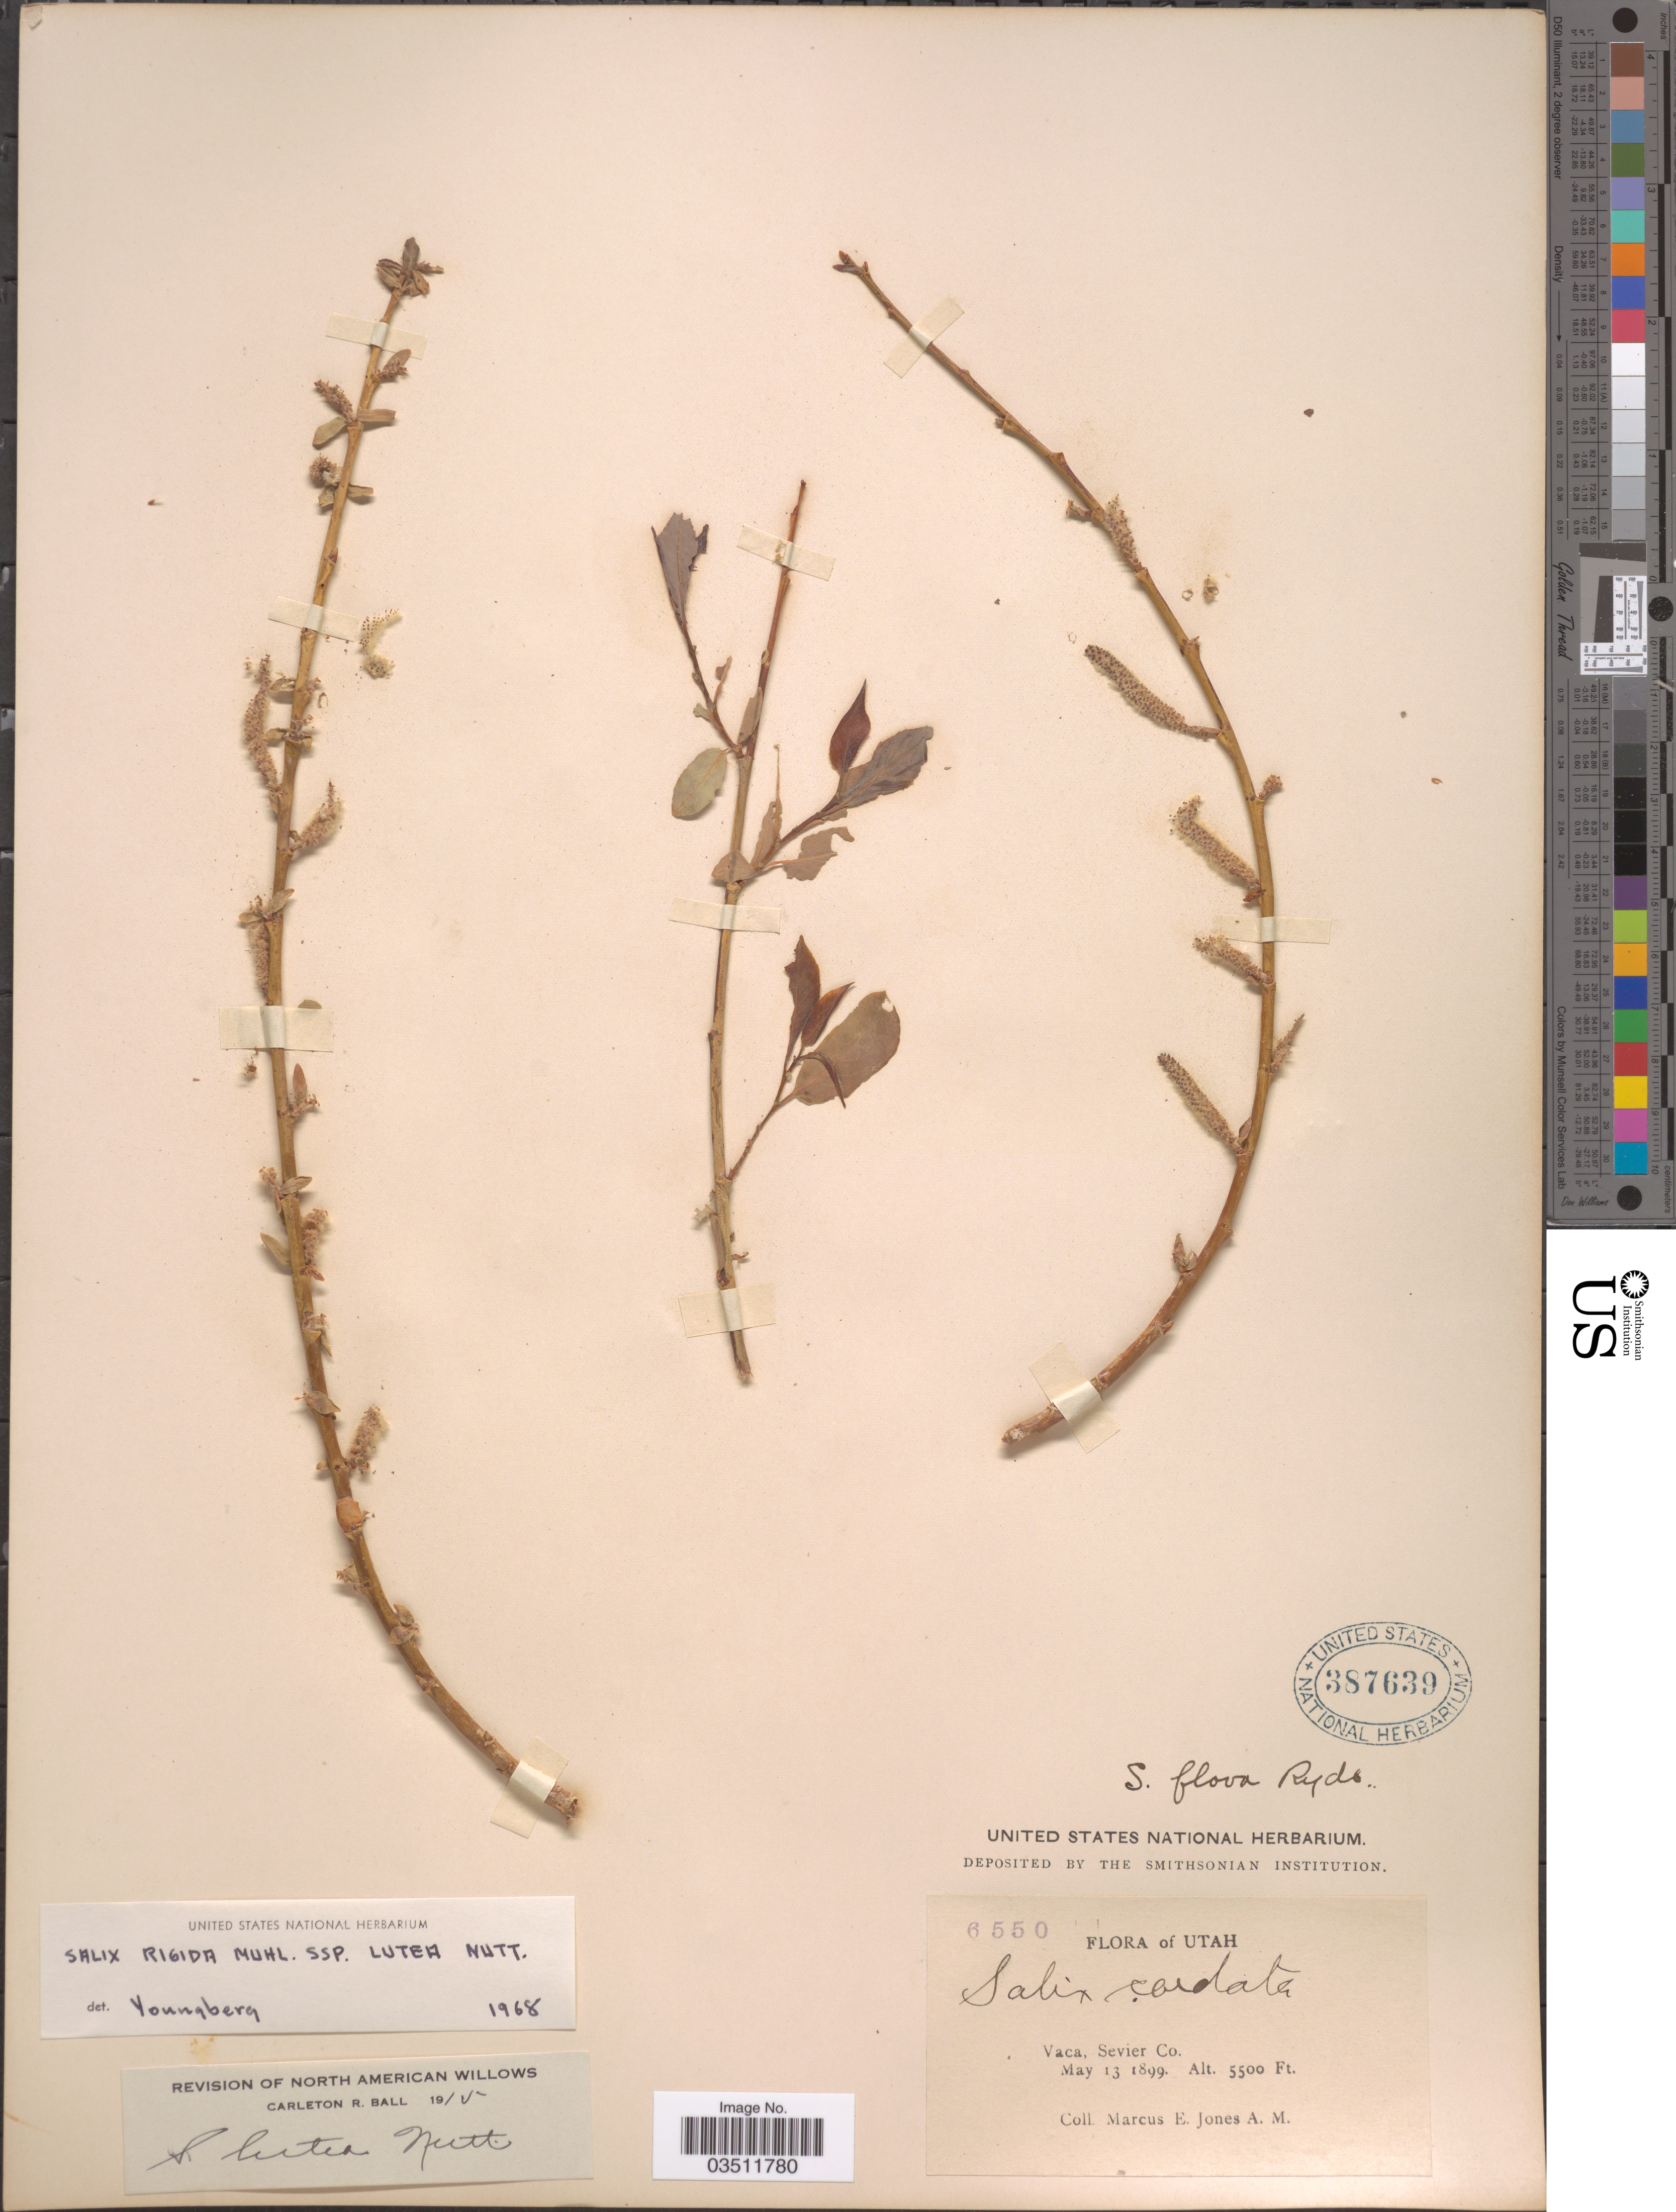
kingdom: Plantae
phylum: Tracheophyta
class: Magnoliopsida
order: Malpighiales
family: Salicaceae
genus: Salix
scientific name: Salix lutea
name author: Nutt.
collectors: M. E. Jones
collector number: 6550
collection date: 1899-05-13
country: United States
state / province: Utah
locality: Vaca, Sevier Co.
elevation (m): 1676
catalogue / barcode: US 387639